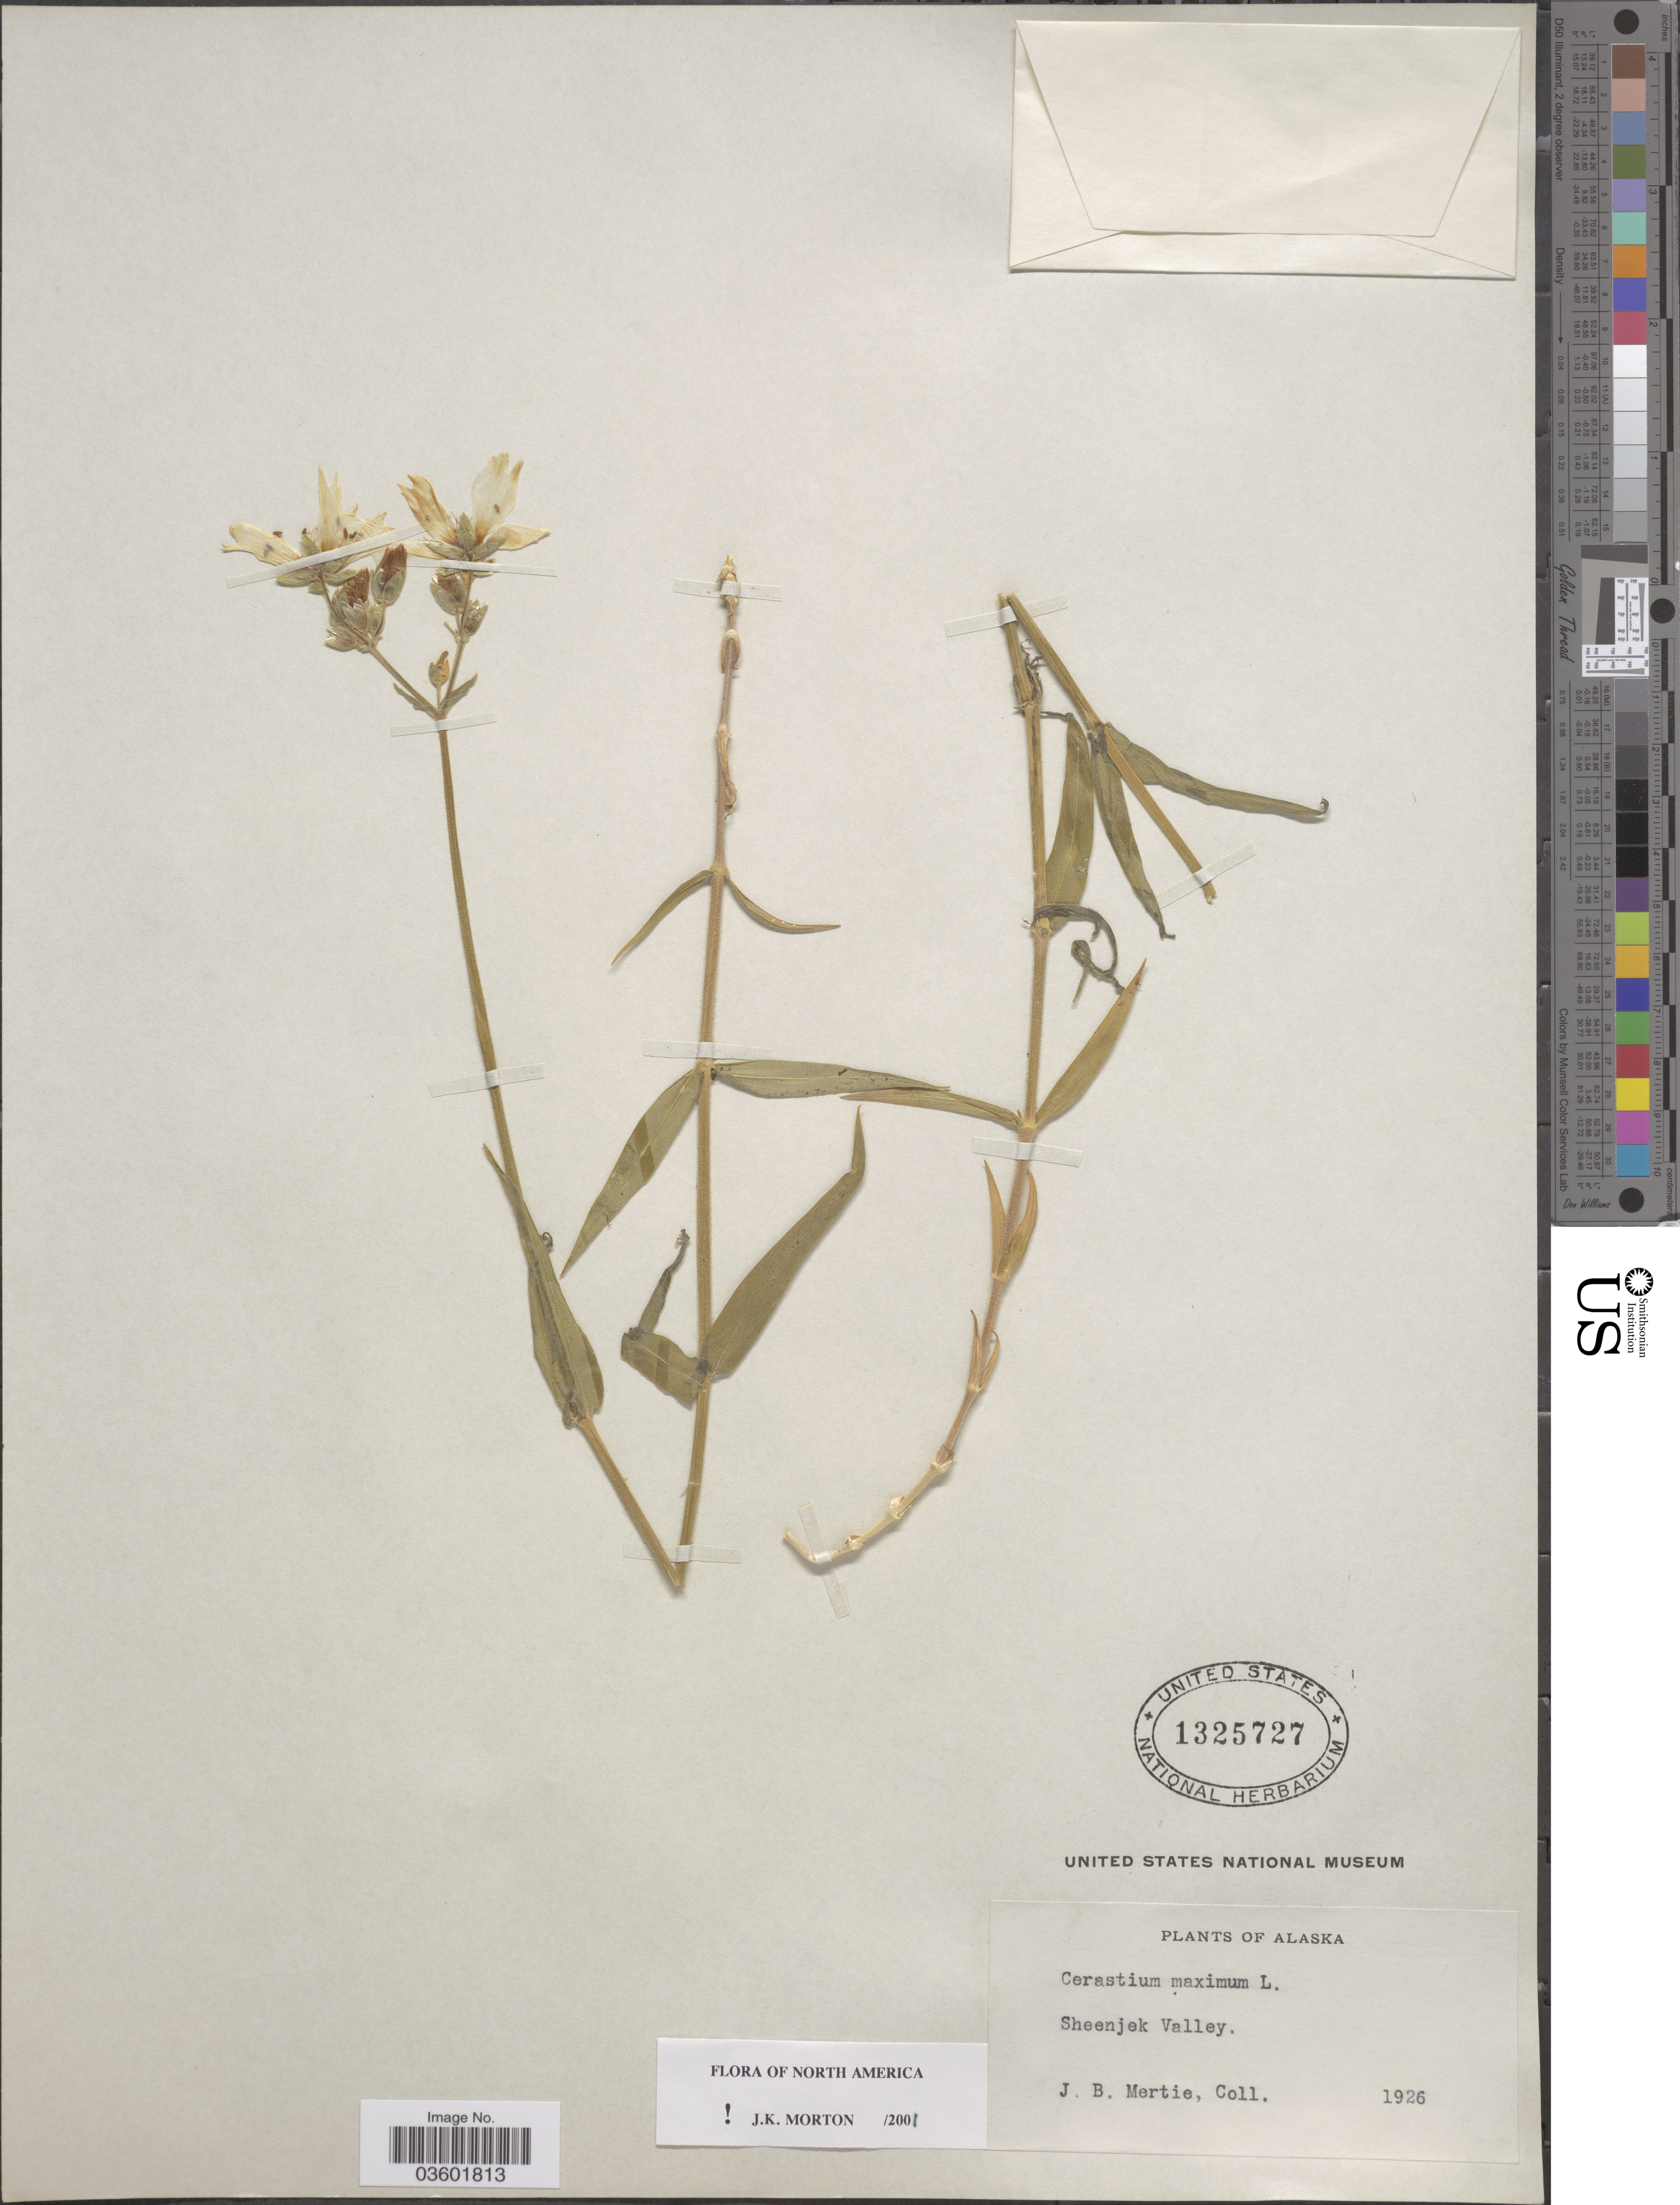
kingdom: Plantae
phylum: Tracheophyta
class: Magnoliopsida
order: Caryophyllales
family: Caryophyllaceae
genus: Cerastium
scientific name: Cerastium maximum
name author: L.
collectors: J. Mertie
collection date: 1926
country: United States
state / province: Alaska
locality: Sheenjek Valley.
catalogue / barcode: US 1325727